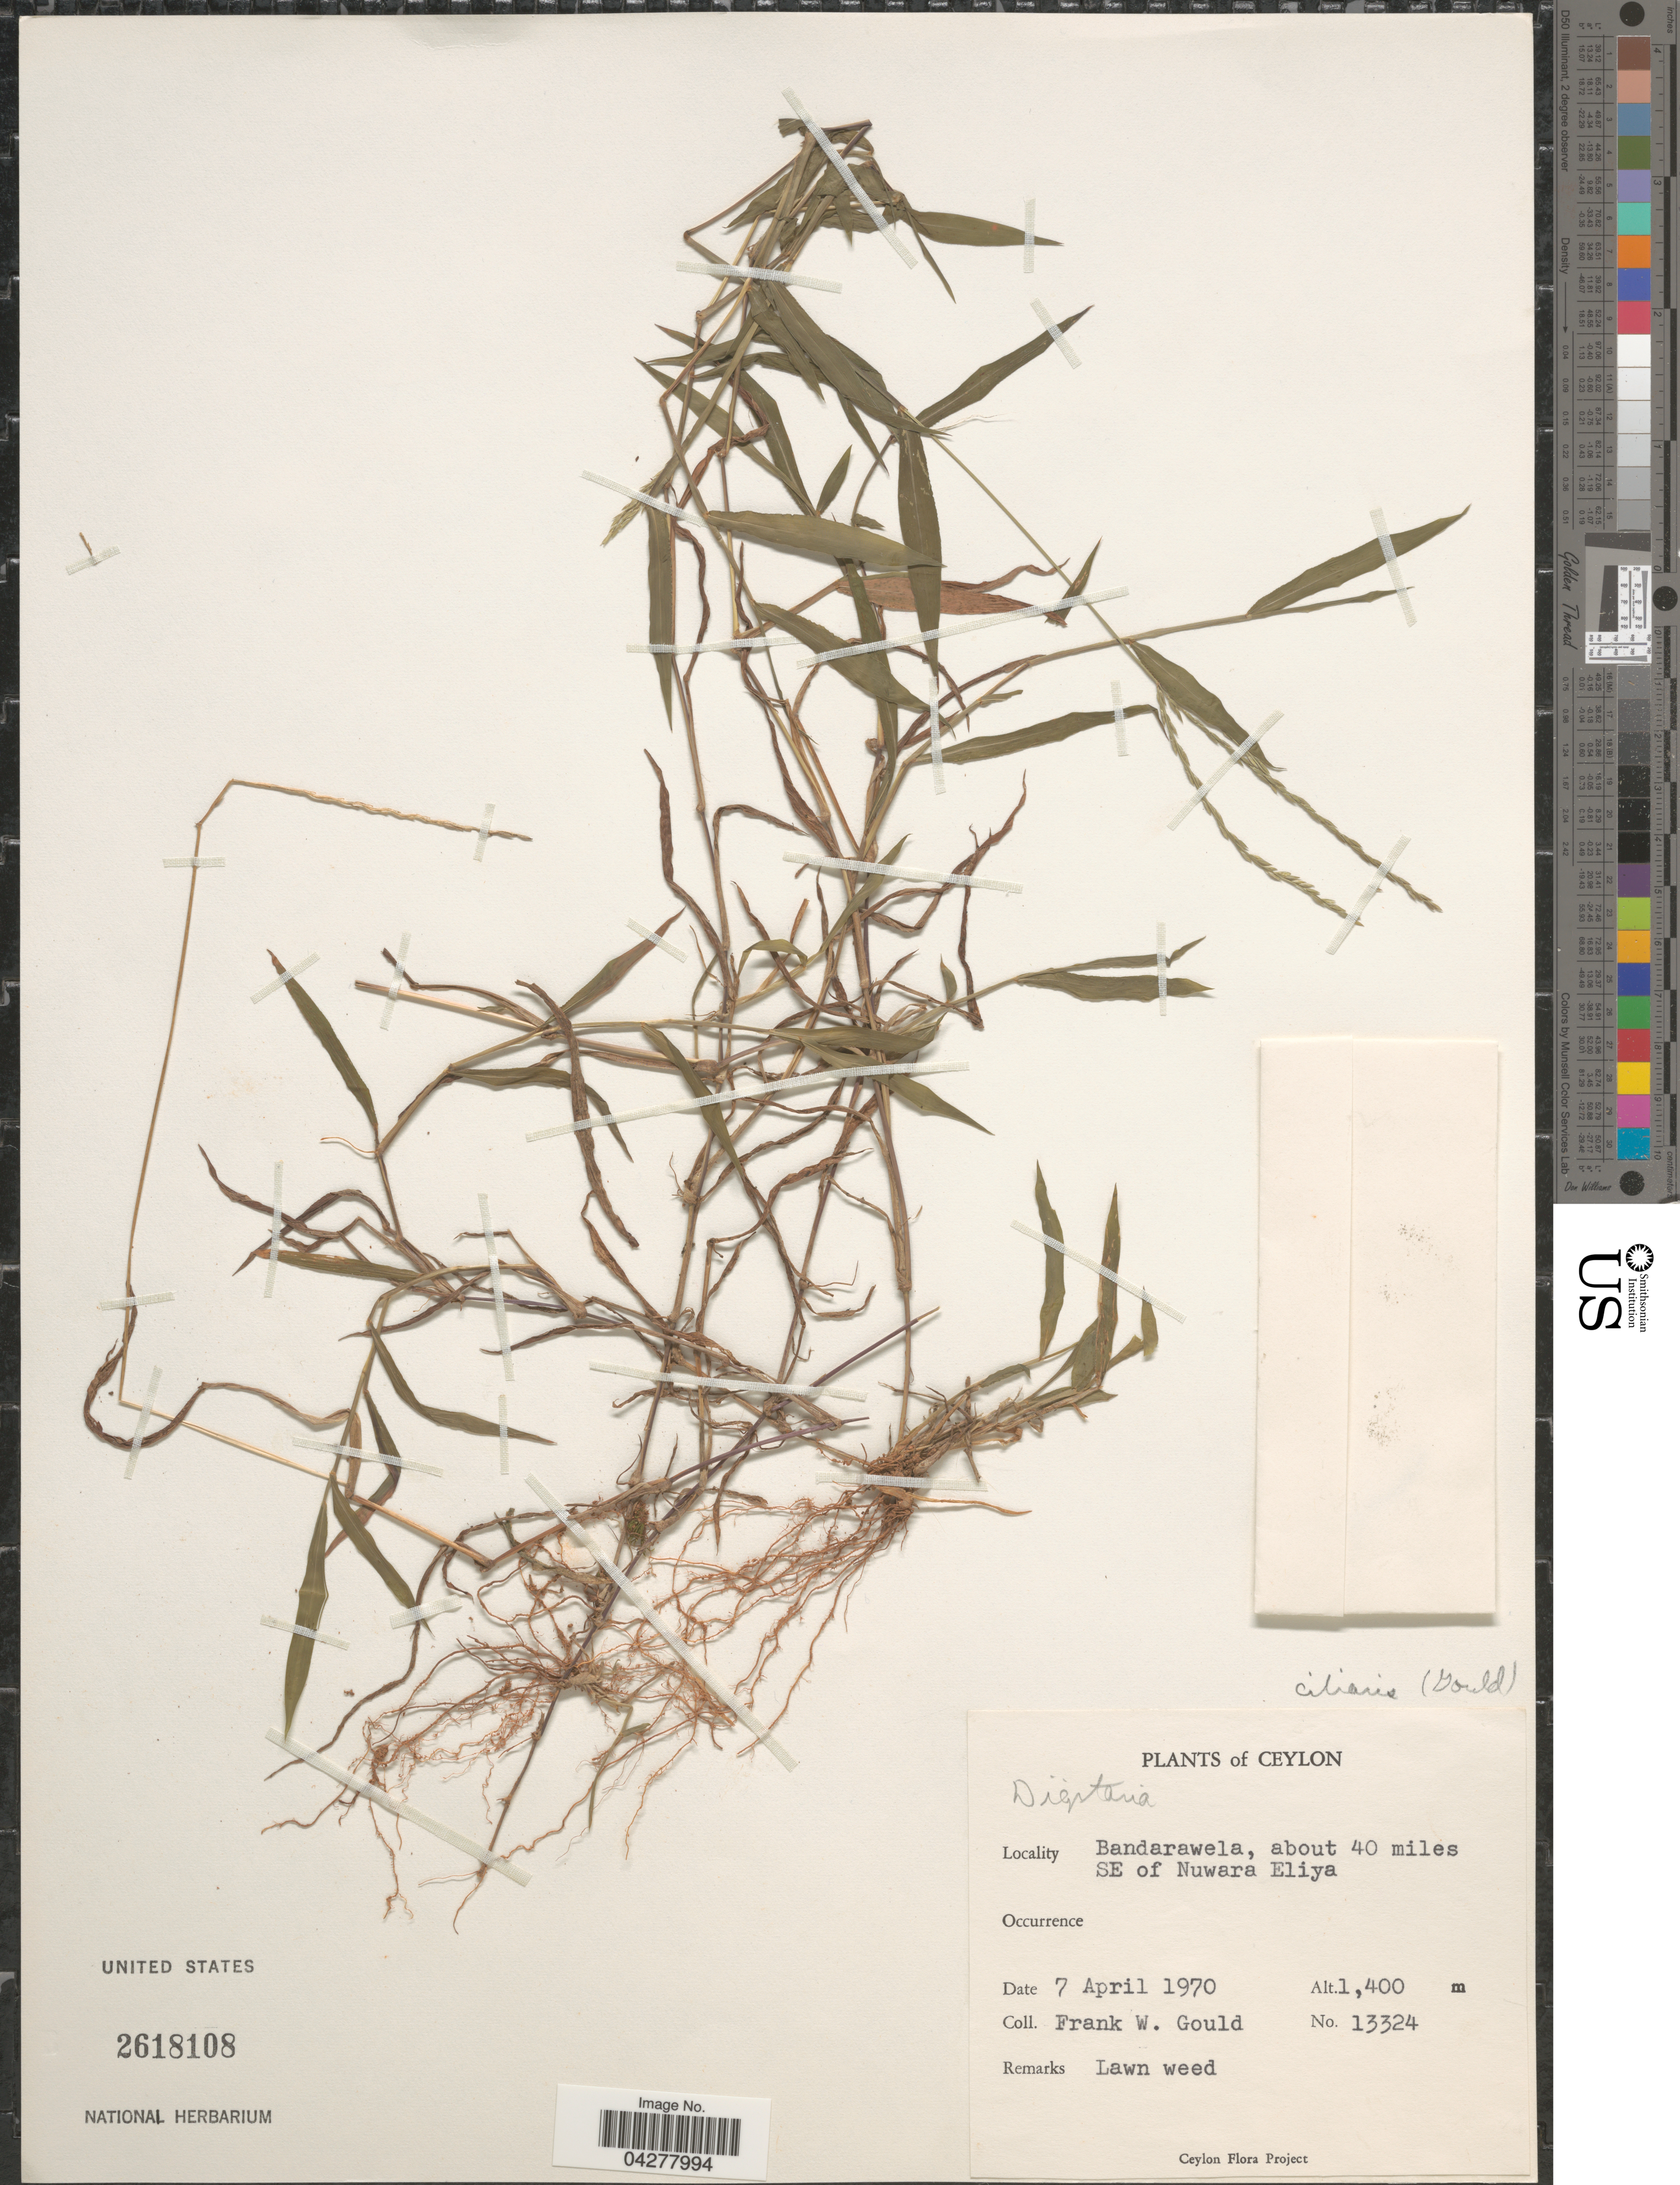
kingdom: Plantae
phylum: Tracheophyta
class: Liliopsida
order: Poales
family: Poaceae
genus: Digitaria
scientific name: Digitaria ciliaris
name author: (Retz.) Koeler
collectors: F. W. Gould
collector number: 13324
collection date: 1970-04-07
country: Sri Lanka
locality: Ceylon. Bandarawela, about 40 miles SE of Nuwara Eliya.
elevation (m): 1400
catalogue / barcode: US 2618108